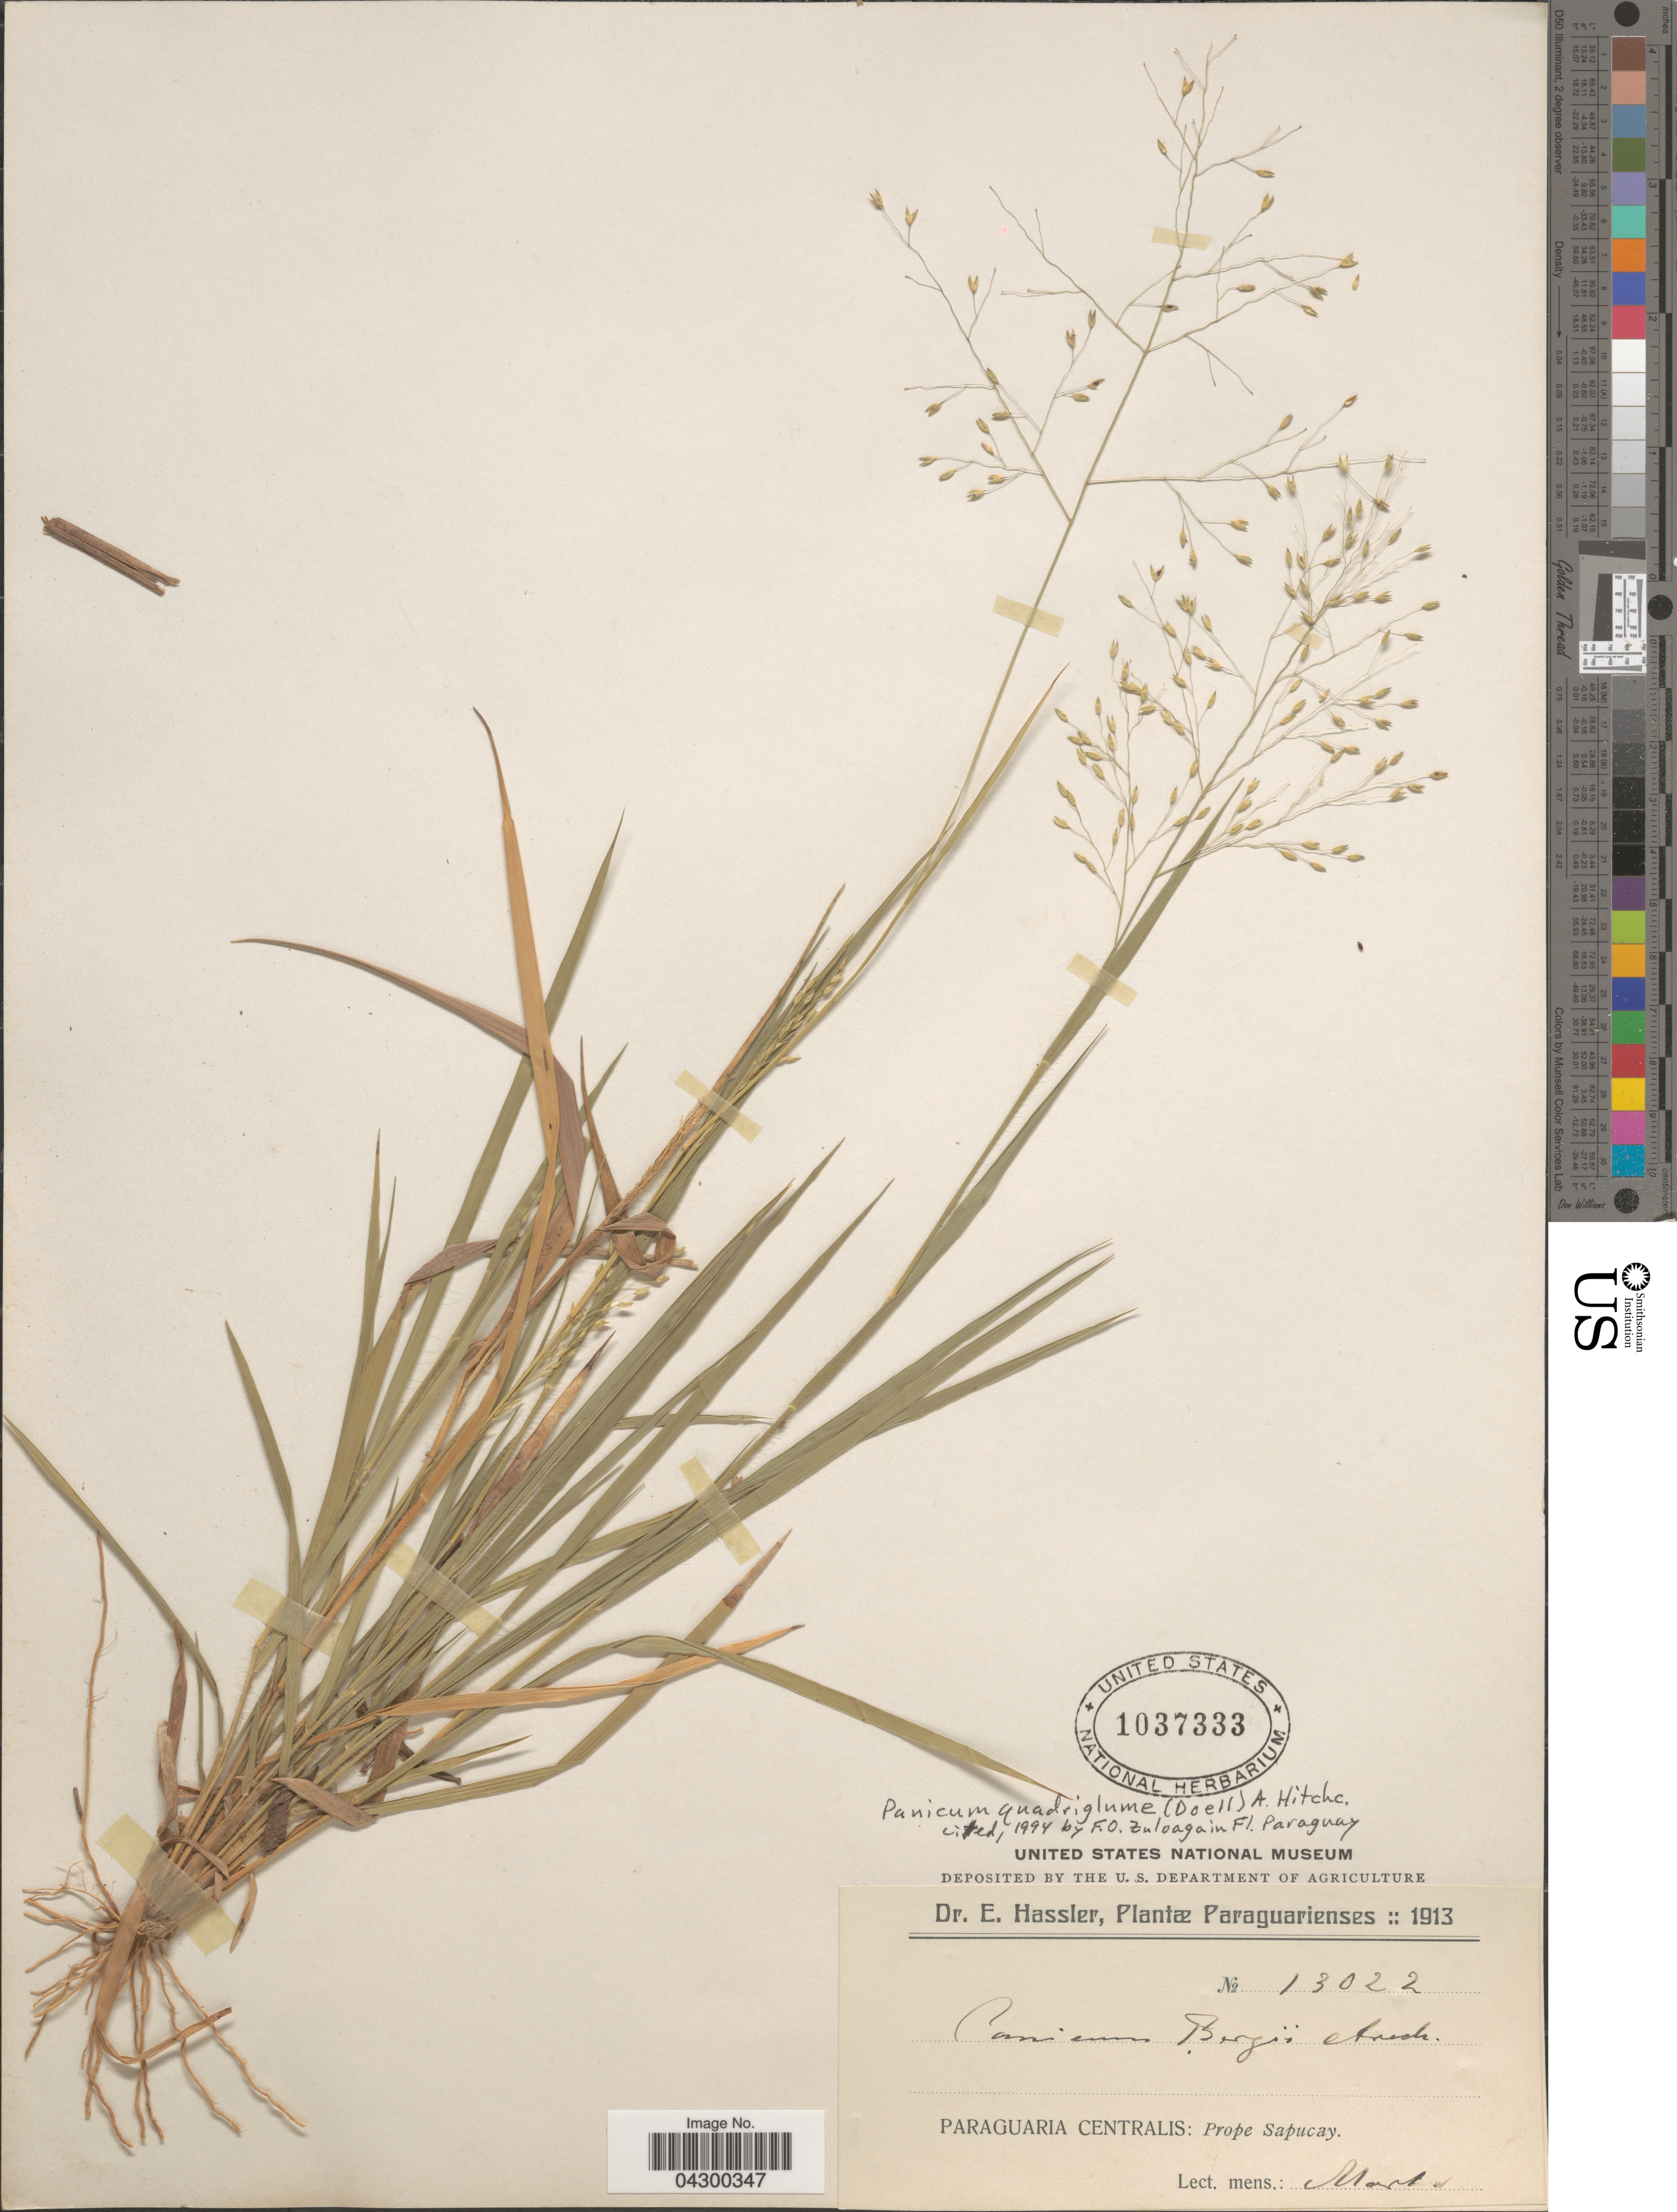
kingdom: Plantae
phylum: Tracheophyta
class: Liliopsida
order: Poales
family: Poaceae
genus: Panicum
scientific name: Panicum quadriglume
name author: (Döll) Hitchc.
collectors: E. Hassler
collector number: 13022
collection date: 1913-03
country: Paraguay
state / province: Paraguari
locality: Paraguarienses. Paraguaria Centralis: Prope Sapucay.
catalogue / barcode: US 1037333